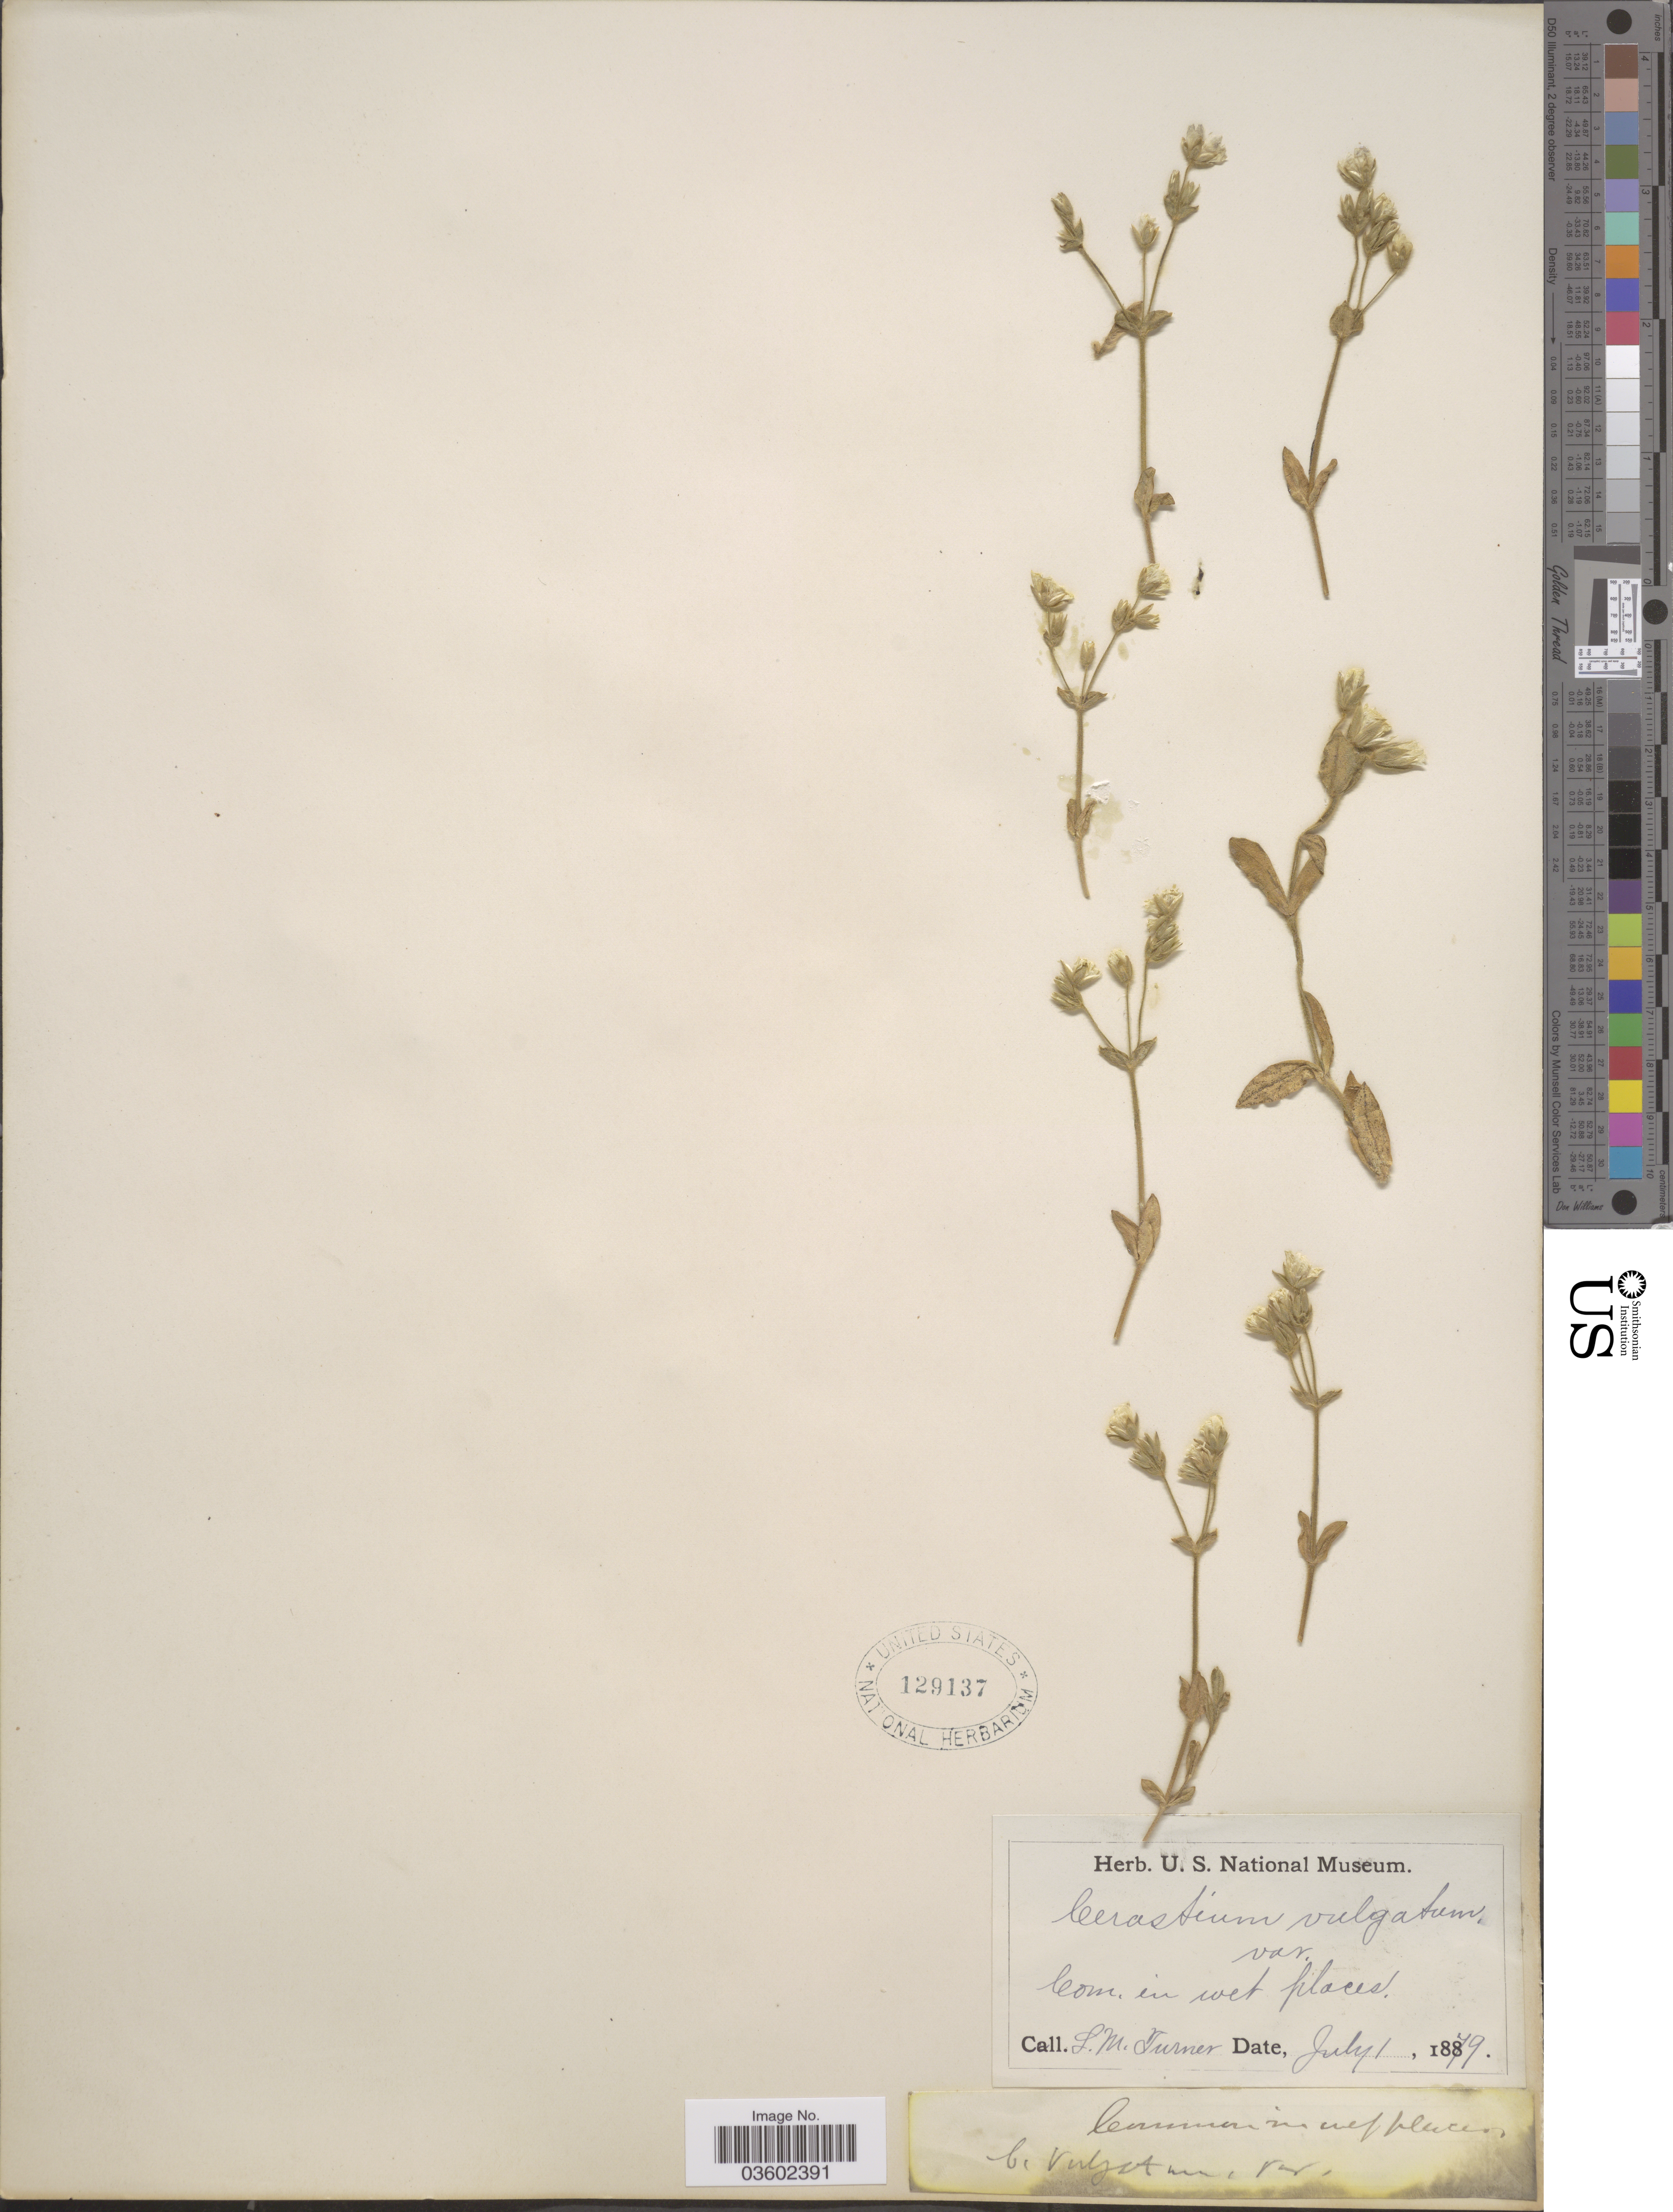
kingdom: Plantae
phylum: Tracheophyta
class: Magnoliopsida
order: Caryophyllales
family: Caryophyllaceae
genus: Cerastium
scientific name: Cerastium vulgatum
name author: L.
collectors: L. M. Turner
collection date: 1879-07-01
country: United States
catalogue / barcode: US 129137